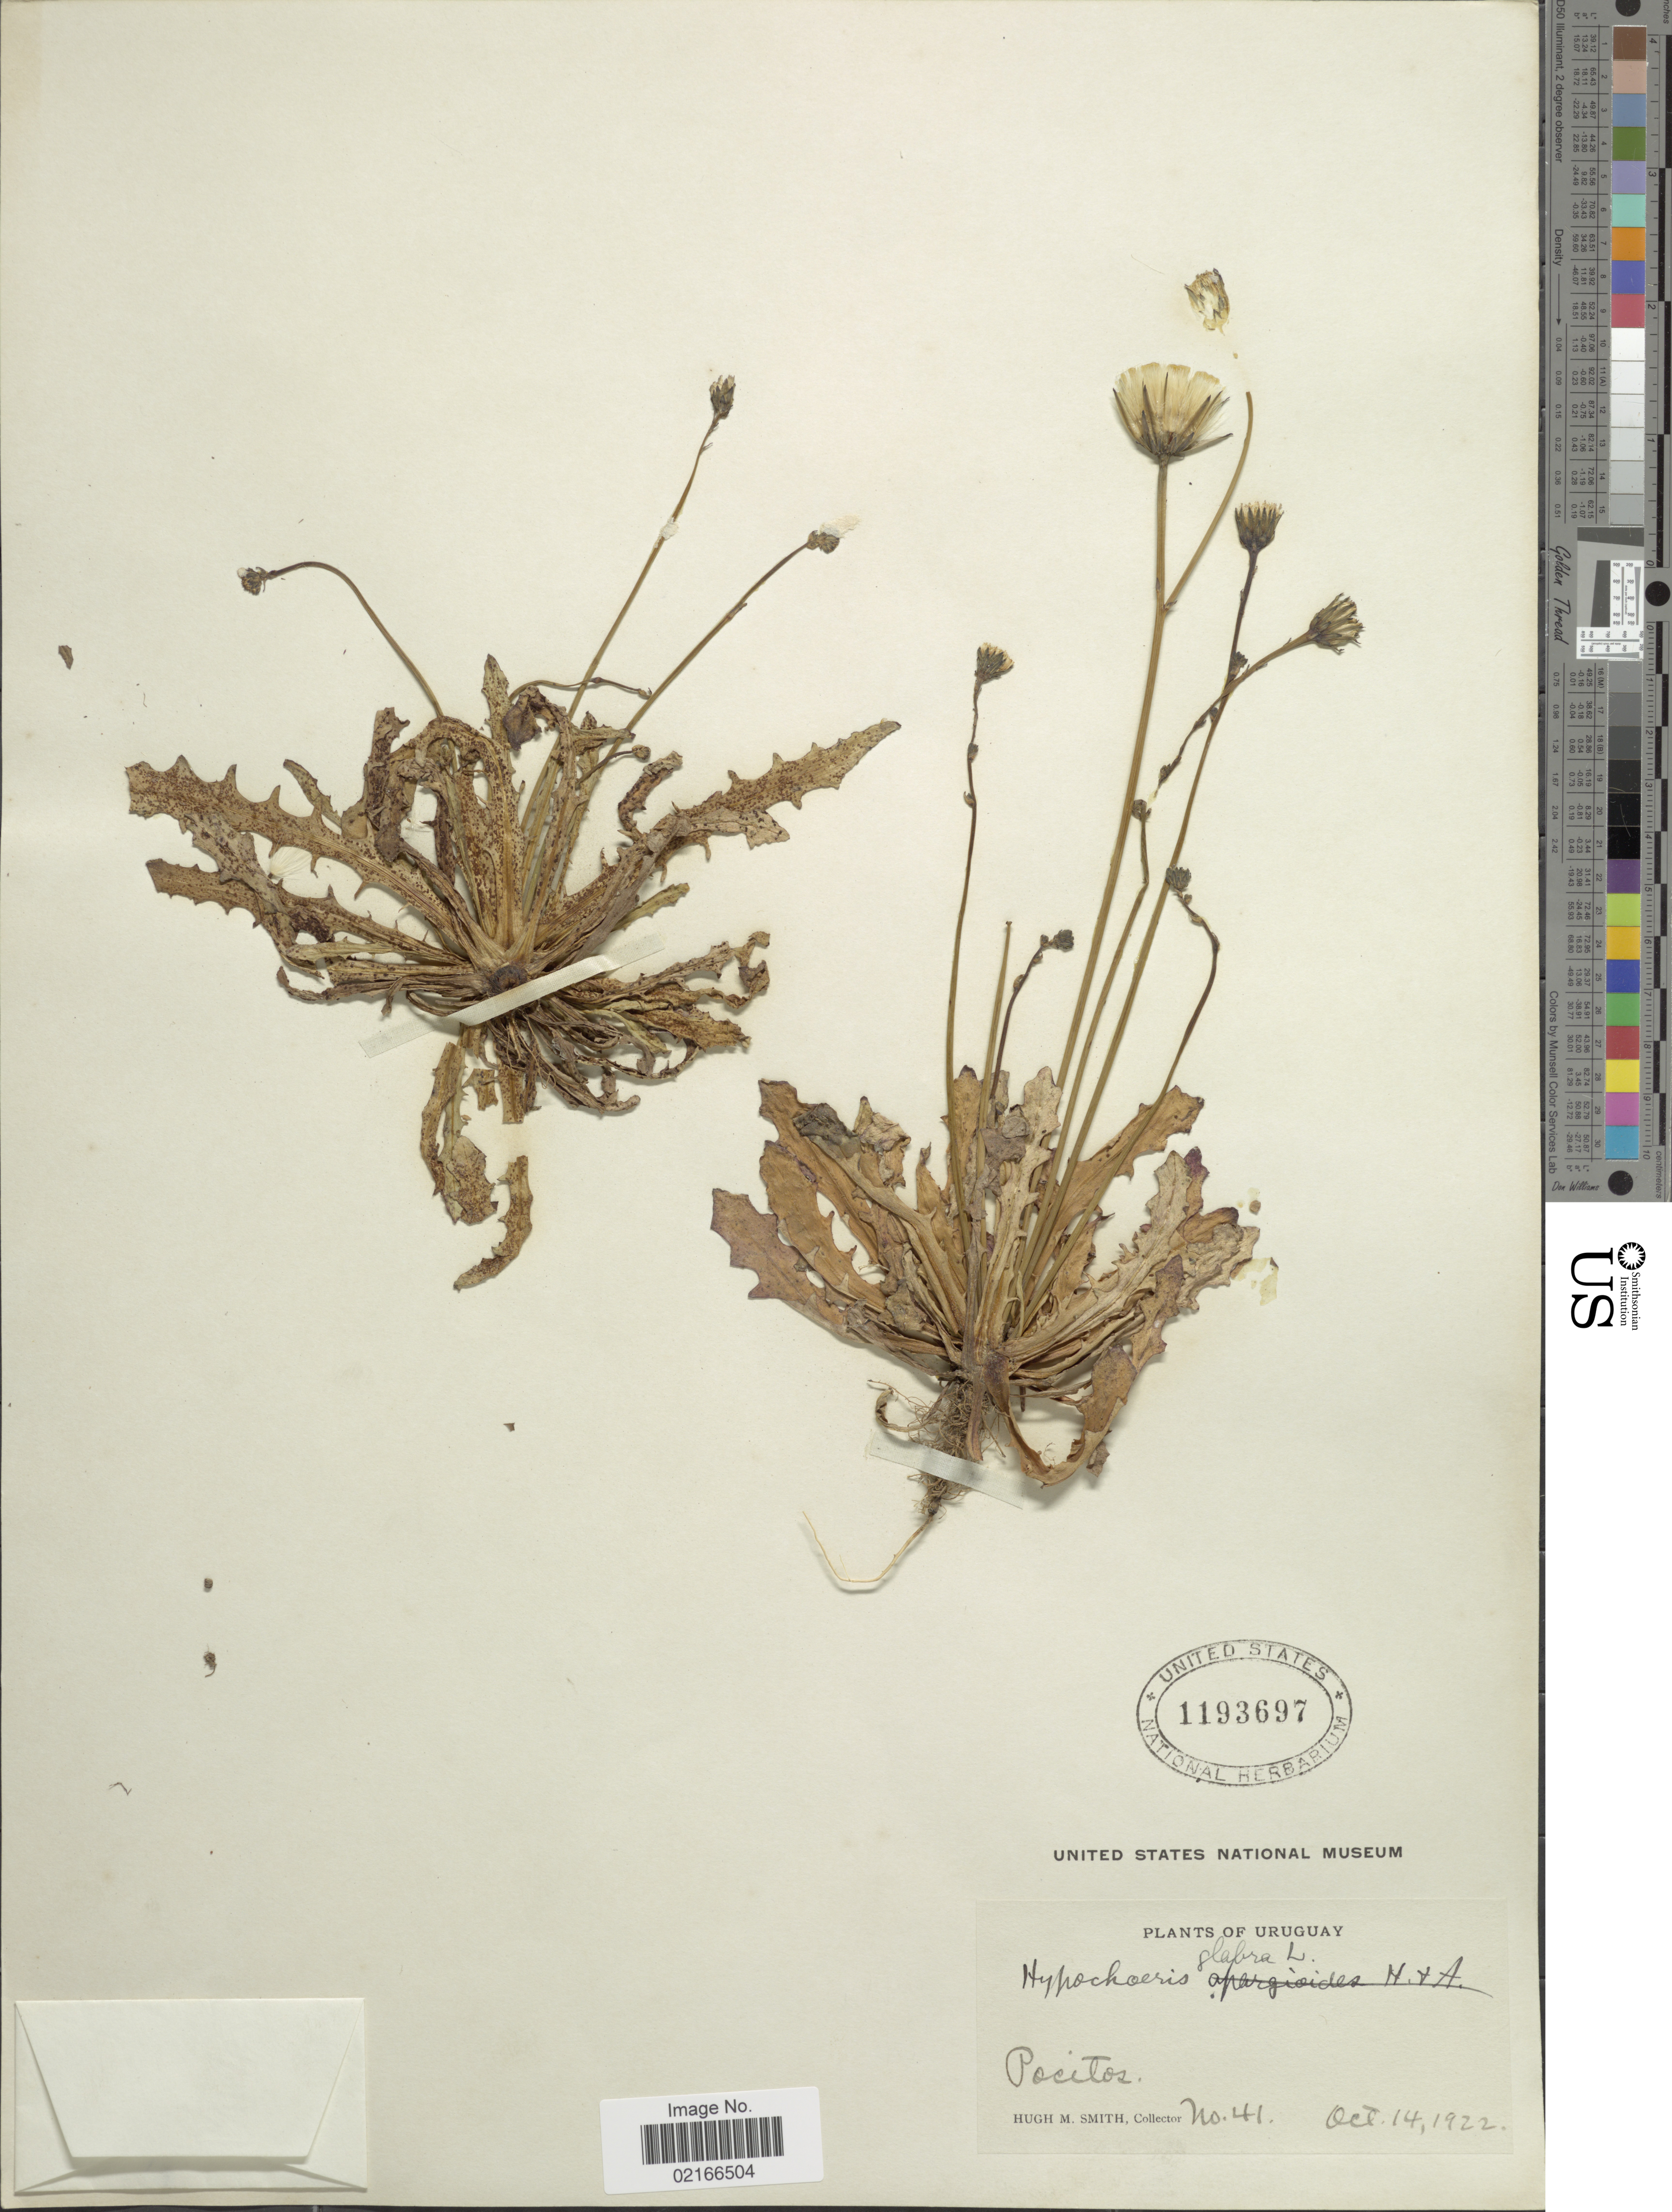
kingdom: Plantae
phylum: Tracheophyta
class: Magnoliopsida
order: Asterales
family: Asteraceae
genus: Hypochaeris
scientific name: Hypochaeris glabra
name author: L.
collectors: H. M. Smith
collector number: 41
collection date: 1922-10-14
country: Uruguay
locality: Pocitos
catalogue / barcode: US 1193697